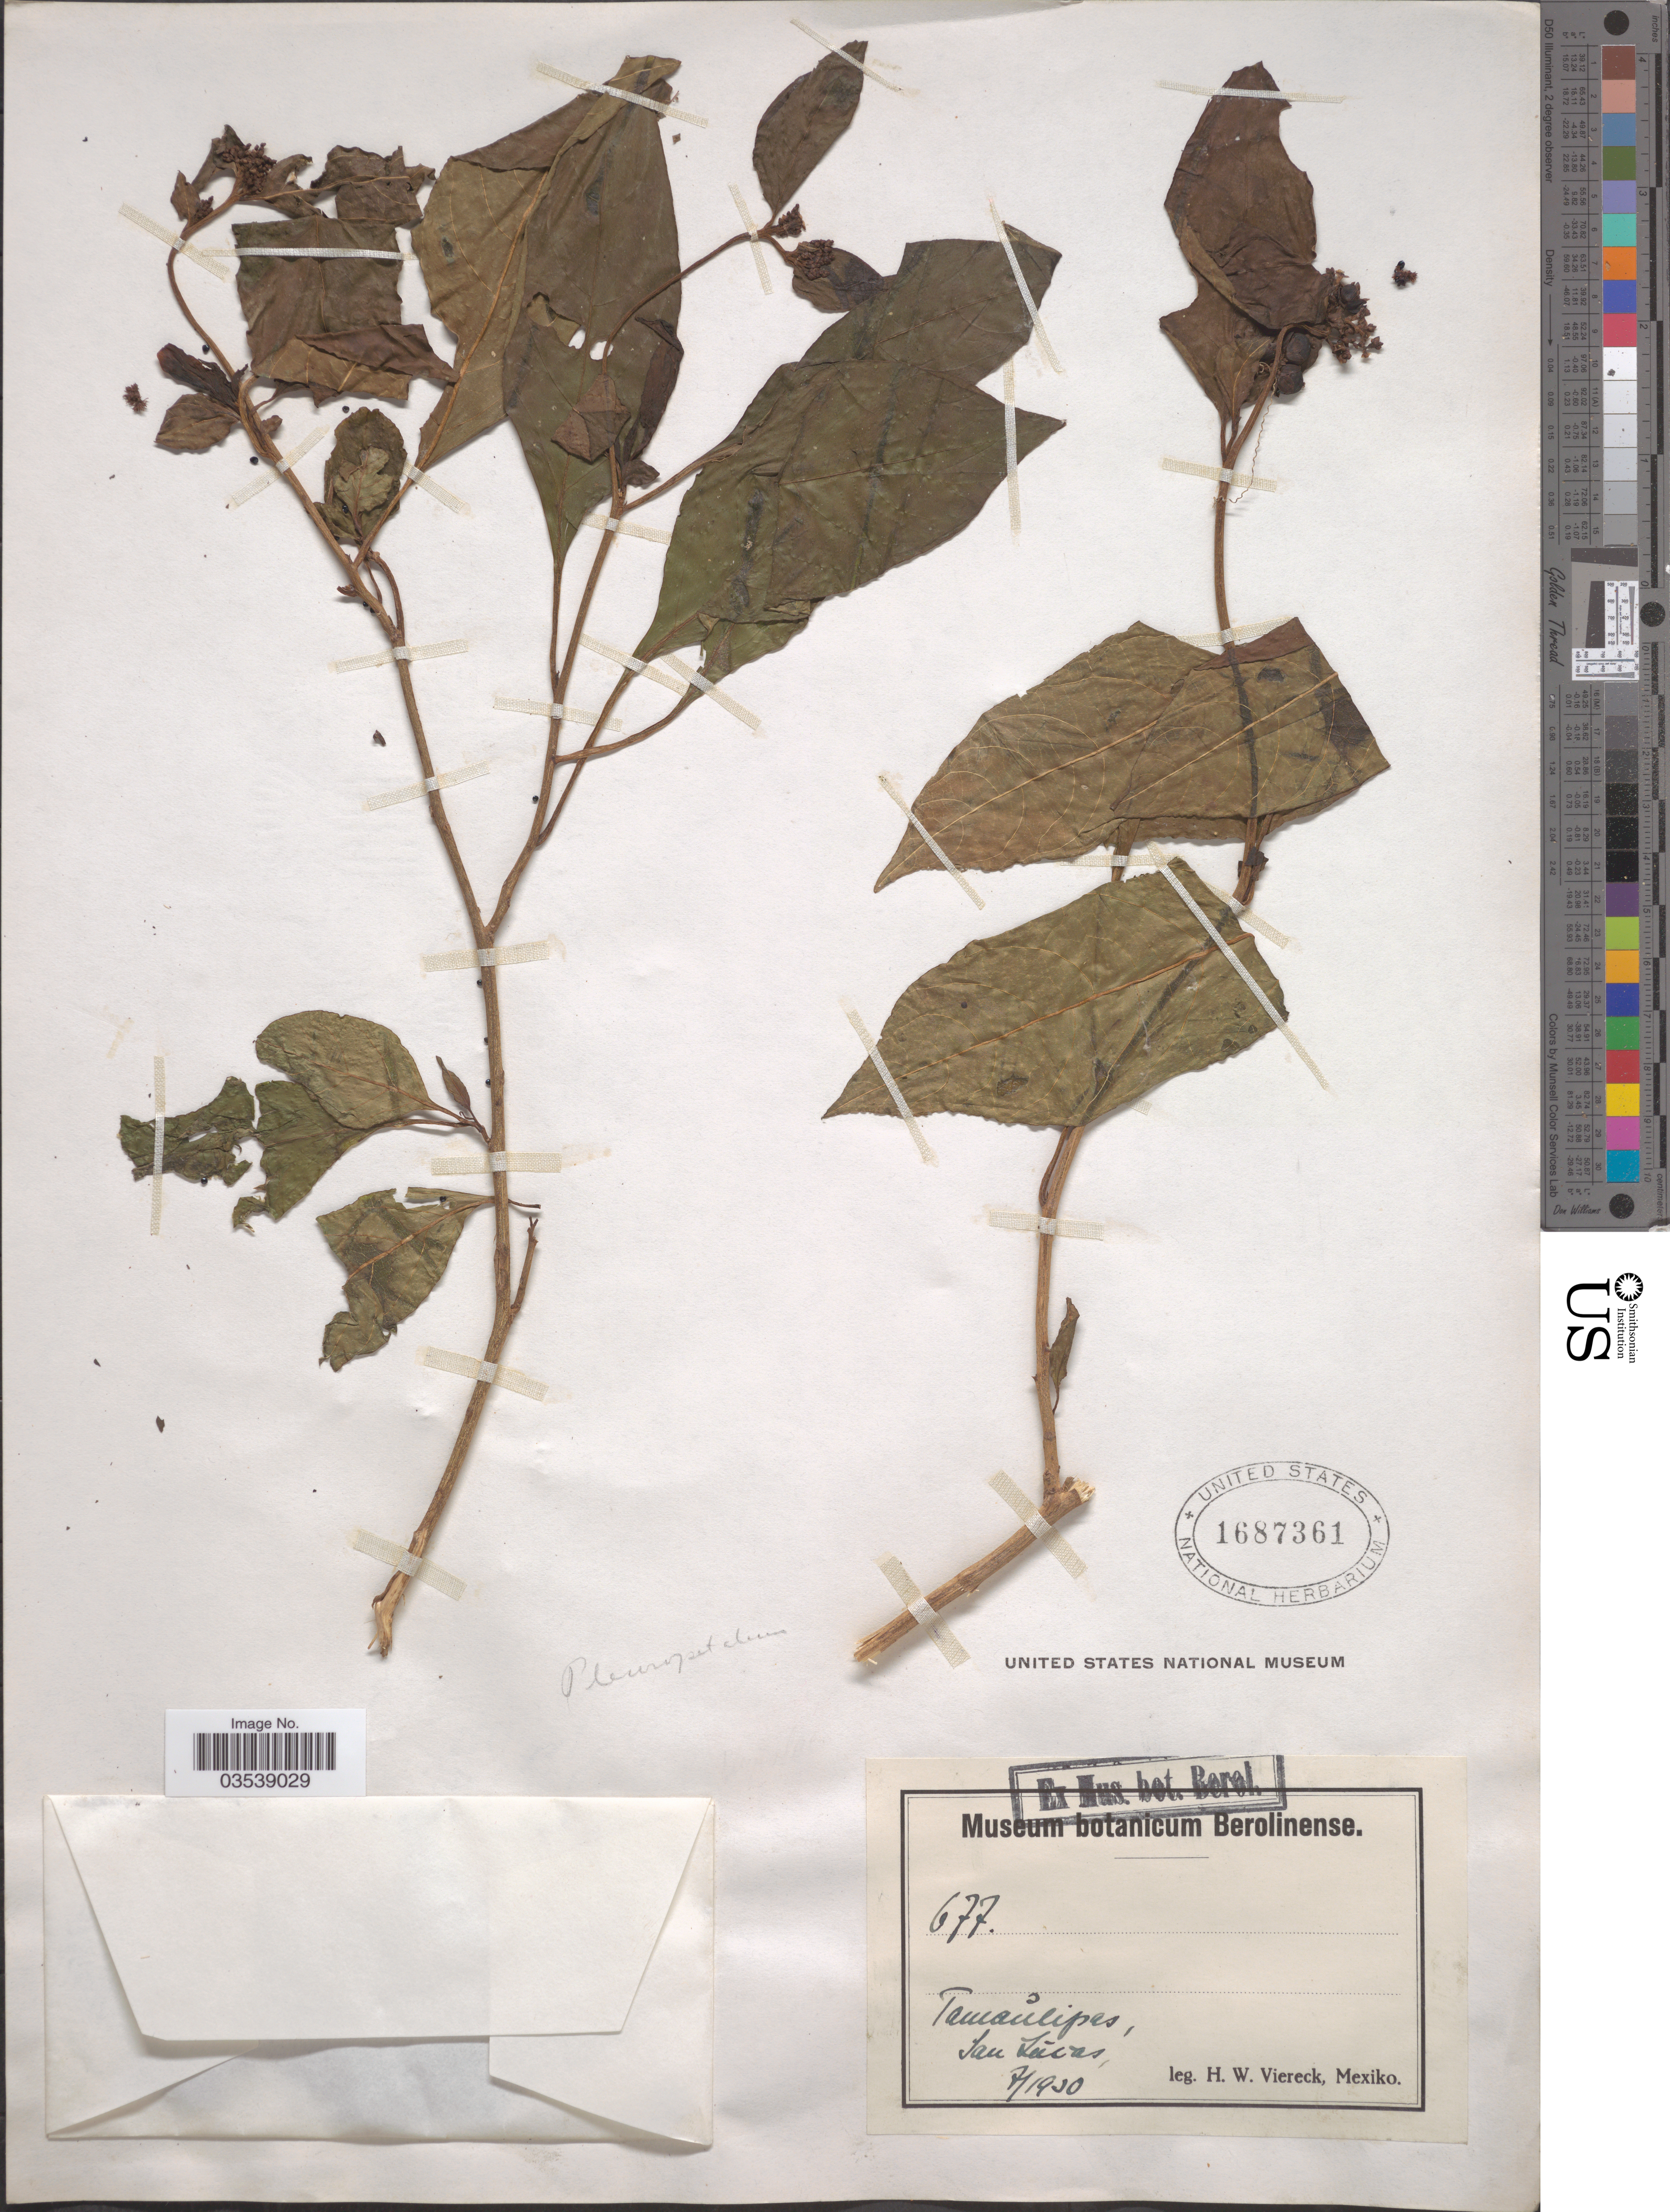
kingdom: Plantae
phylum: Tracheophyta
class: Magnoliopsida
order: Caryophyllales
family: Amaranthaceae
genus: Pleuropetalum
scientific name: Pleuropetalum sp.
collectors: H. W. Viereck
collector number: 677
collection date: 1930-07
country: Mexico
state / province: Tamaulipas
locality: San Lúcas.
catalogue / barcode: US 1687361